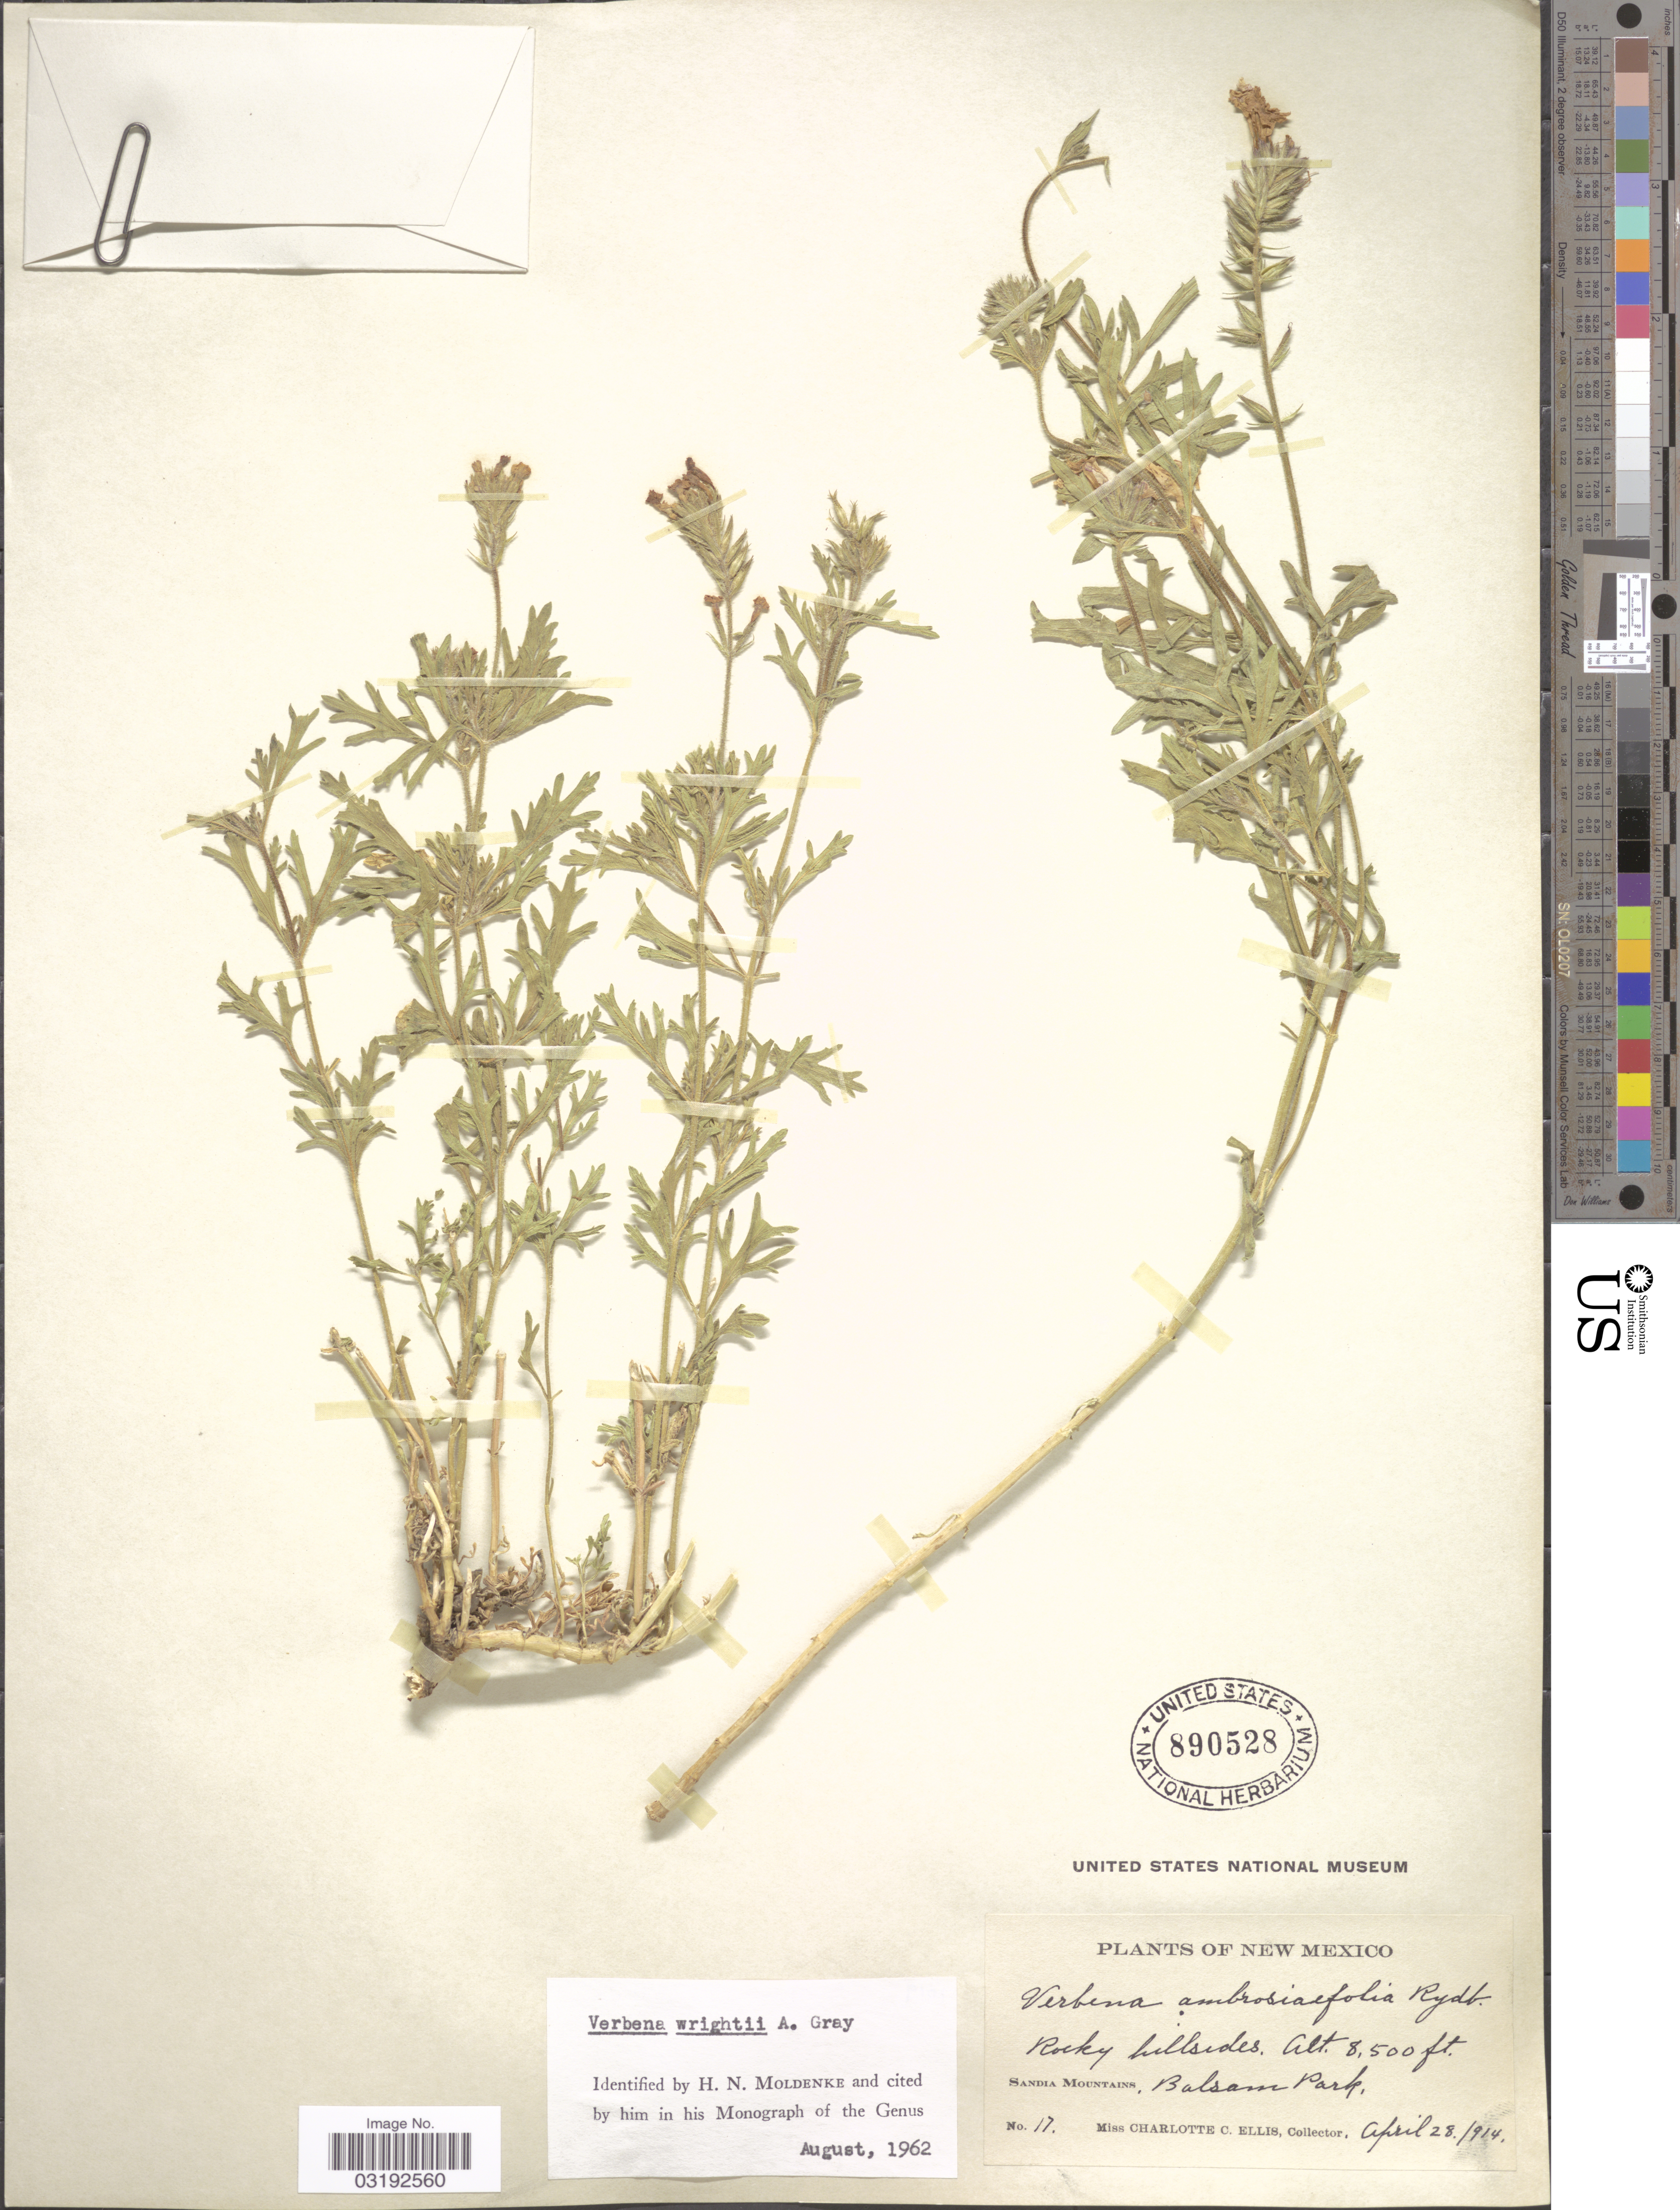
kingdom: Plantae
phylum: Tracheophyta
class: Magnoliopsida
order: Lamiales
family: Verbenaceae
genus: Verbena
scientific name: Verbena wrightii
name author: A. Gray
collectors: C. C. Ellis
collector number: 17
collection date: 1914-04-28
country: United States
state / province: New Mexico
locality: Rocky hillsides. Sandia Mountains, Balsam Park.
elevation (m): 2591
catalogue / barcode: US 890528